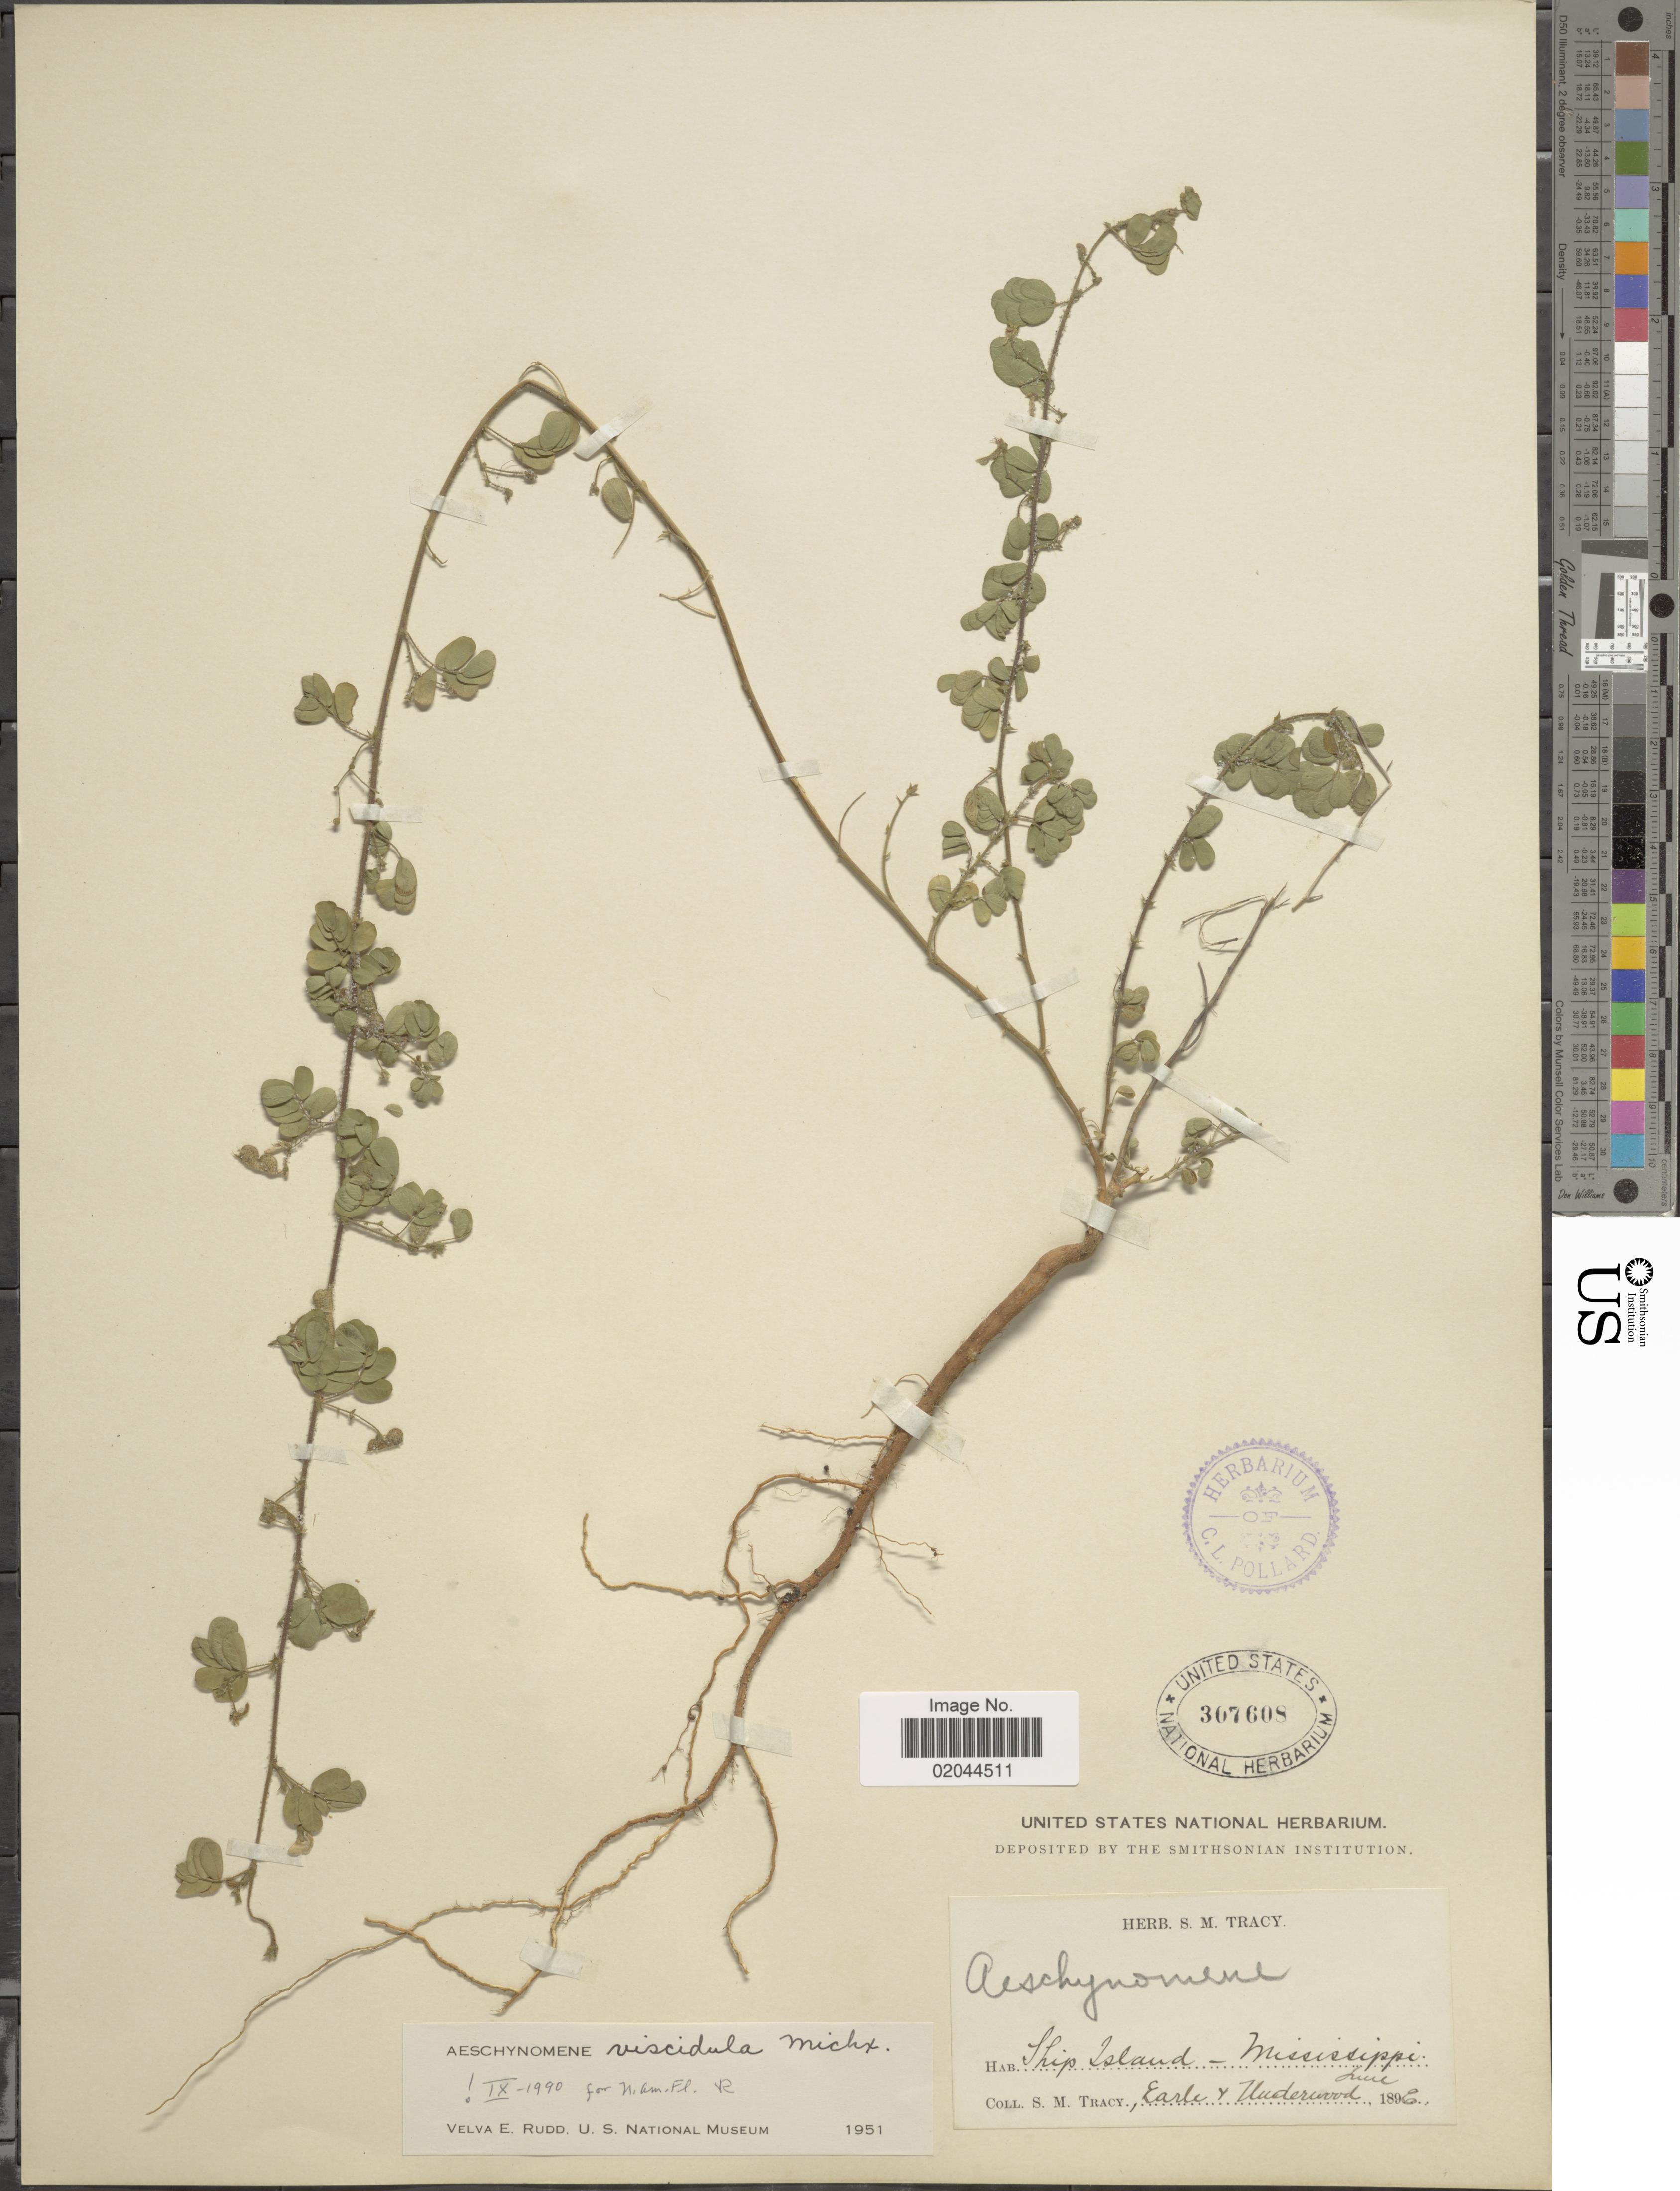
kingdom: Plantae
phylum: Tracheophyta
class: Magnoliopsida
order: Fabales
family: Fabaceae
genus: Aeschynomene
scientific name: Aeschynomene viscidula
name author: Michx.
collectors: S. M. Tracy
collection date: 1896-07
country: United States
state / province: Mississippi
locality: Ship Island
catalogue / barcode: US 307608